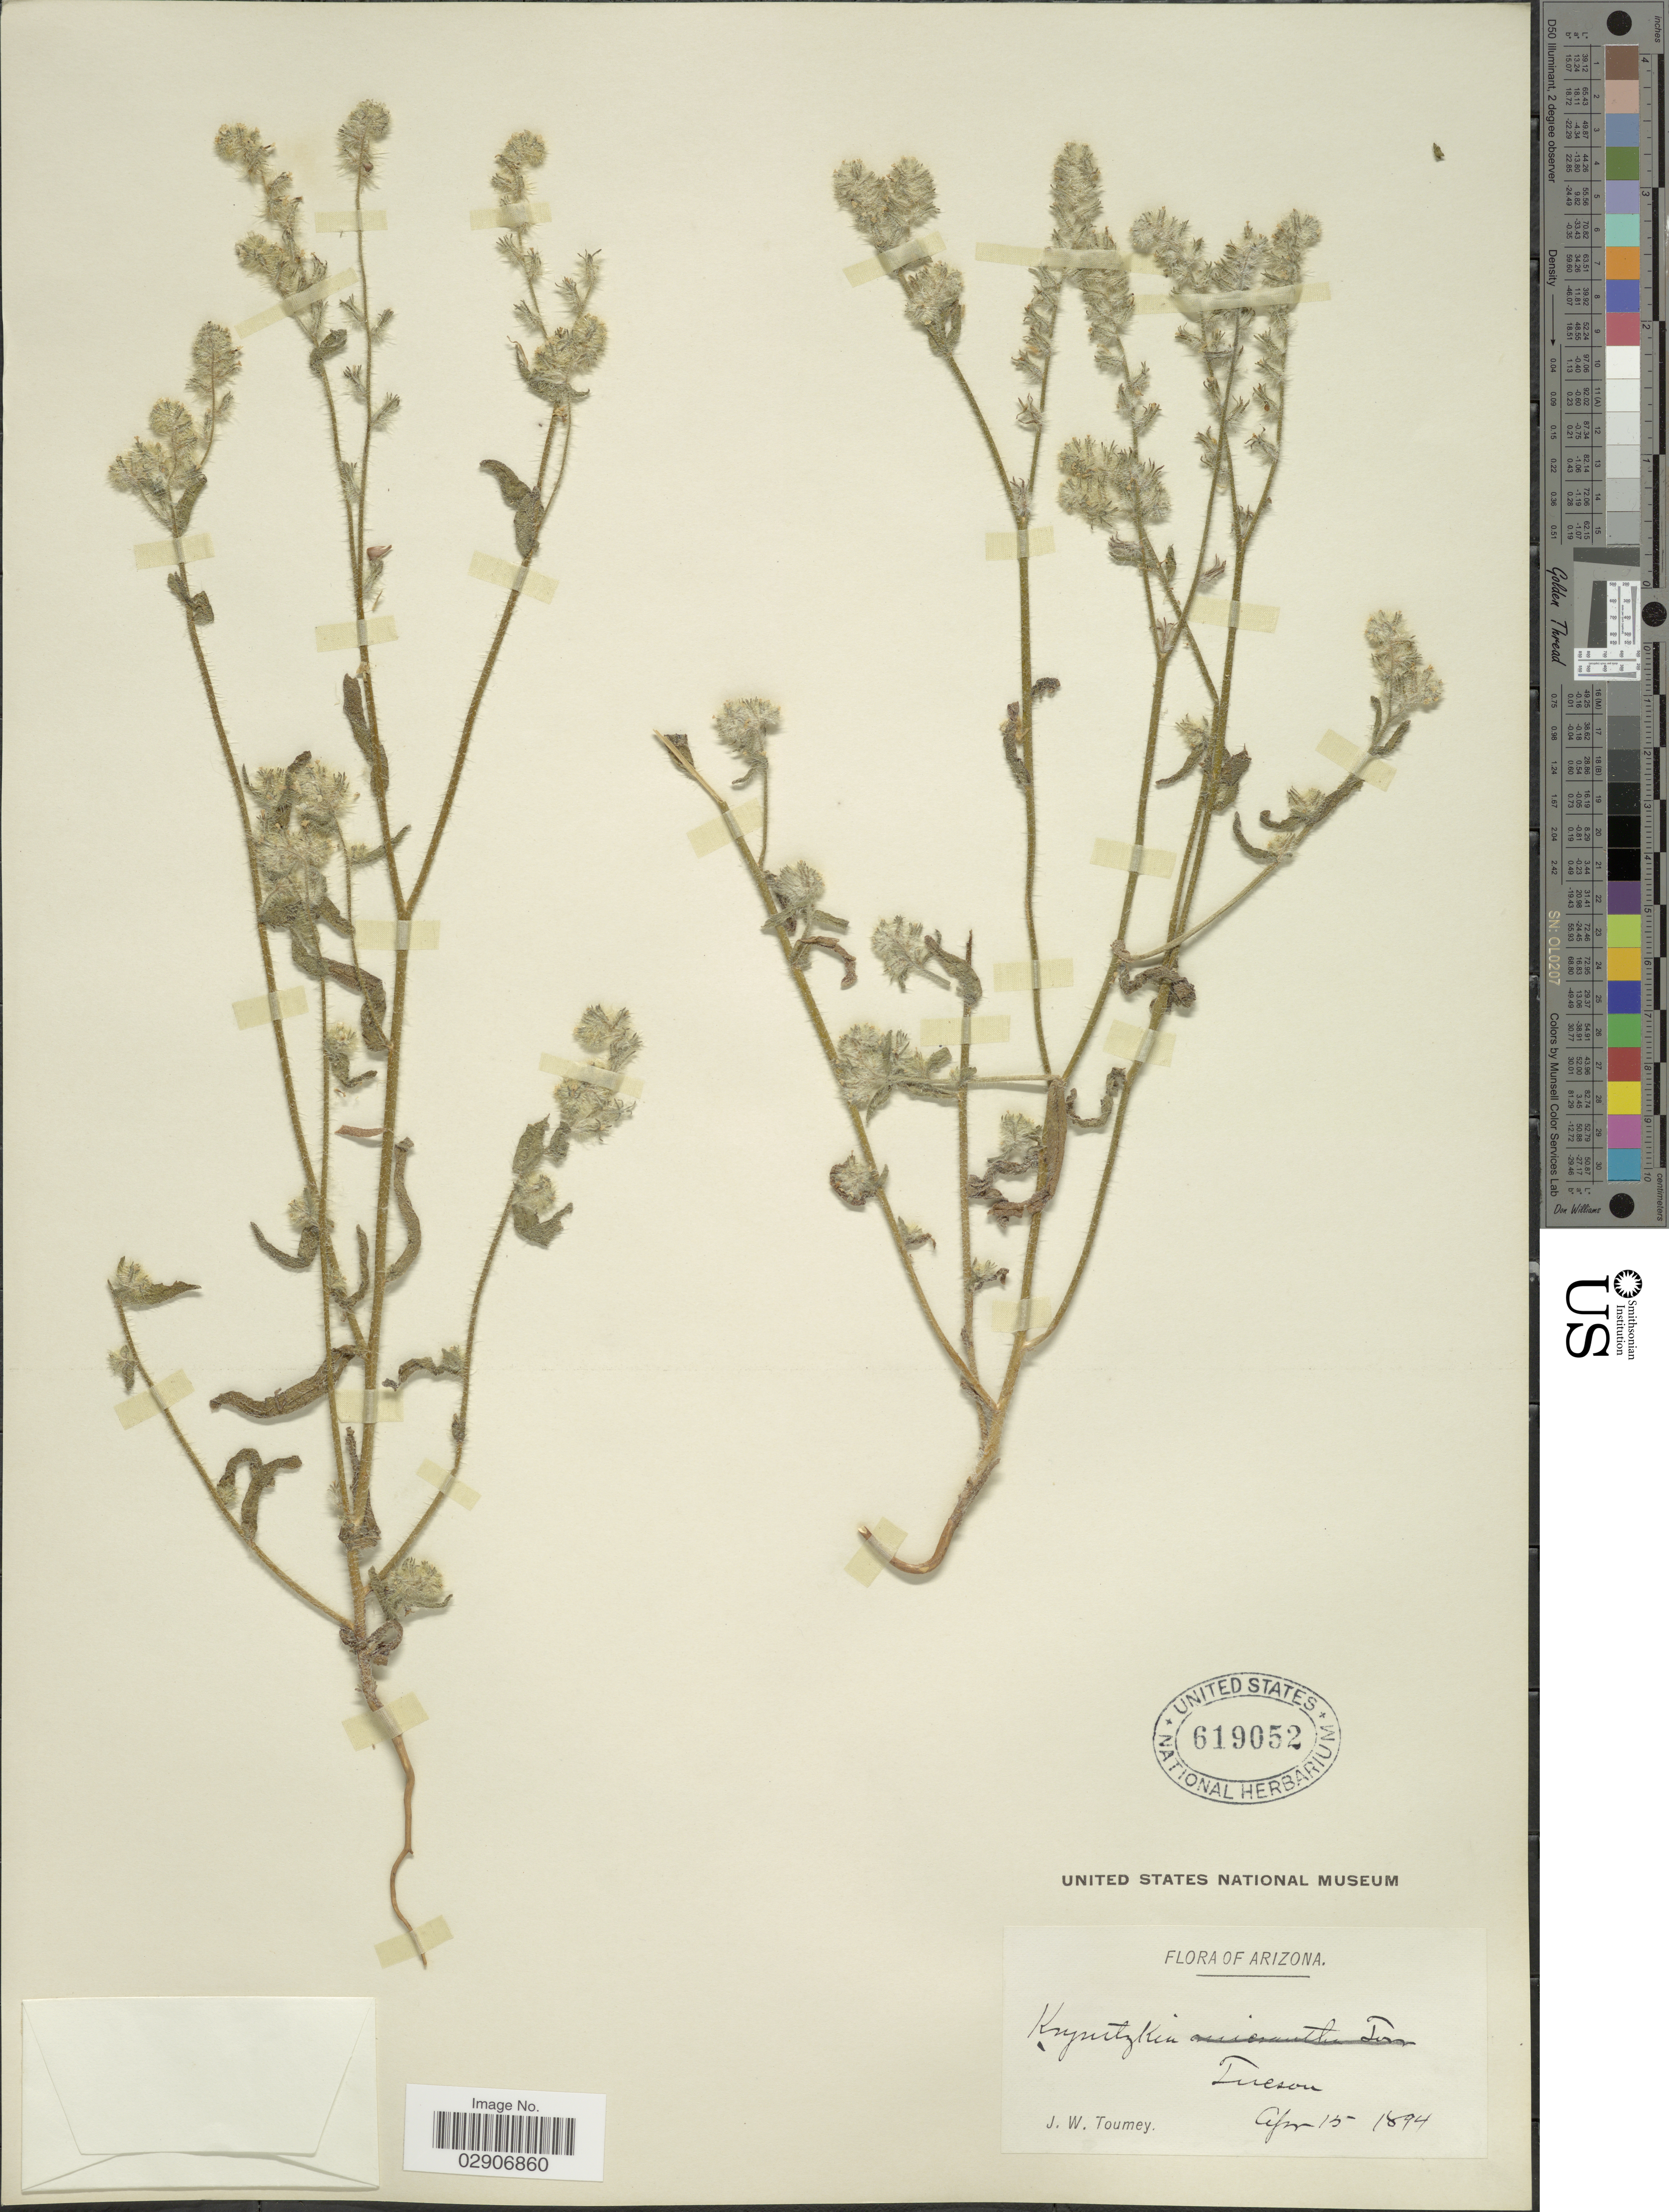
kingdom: Plantae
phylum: Tracheophyta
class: Magnoliopsida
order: Boraginales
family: Boraginaceae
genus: Cryptantha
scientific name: Cryptantha barbigera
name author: (A. Gray) Greene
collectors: J. W. Toumey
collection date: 1894-04-15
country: United States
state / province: Arizona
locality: Tucson.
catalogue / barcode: US 619052